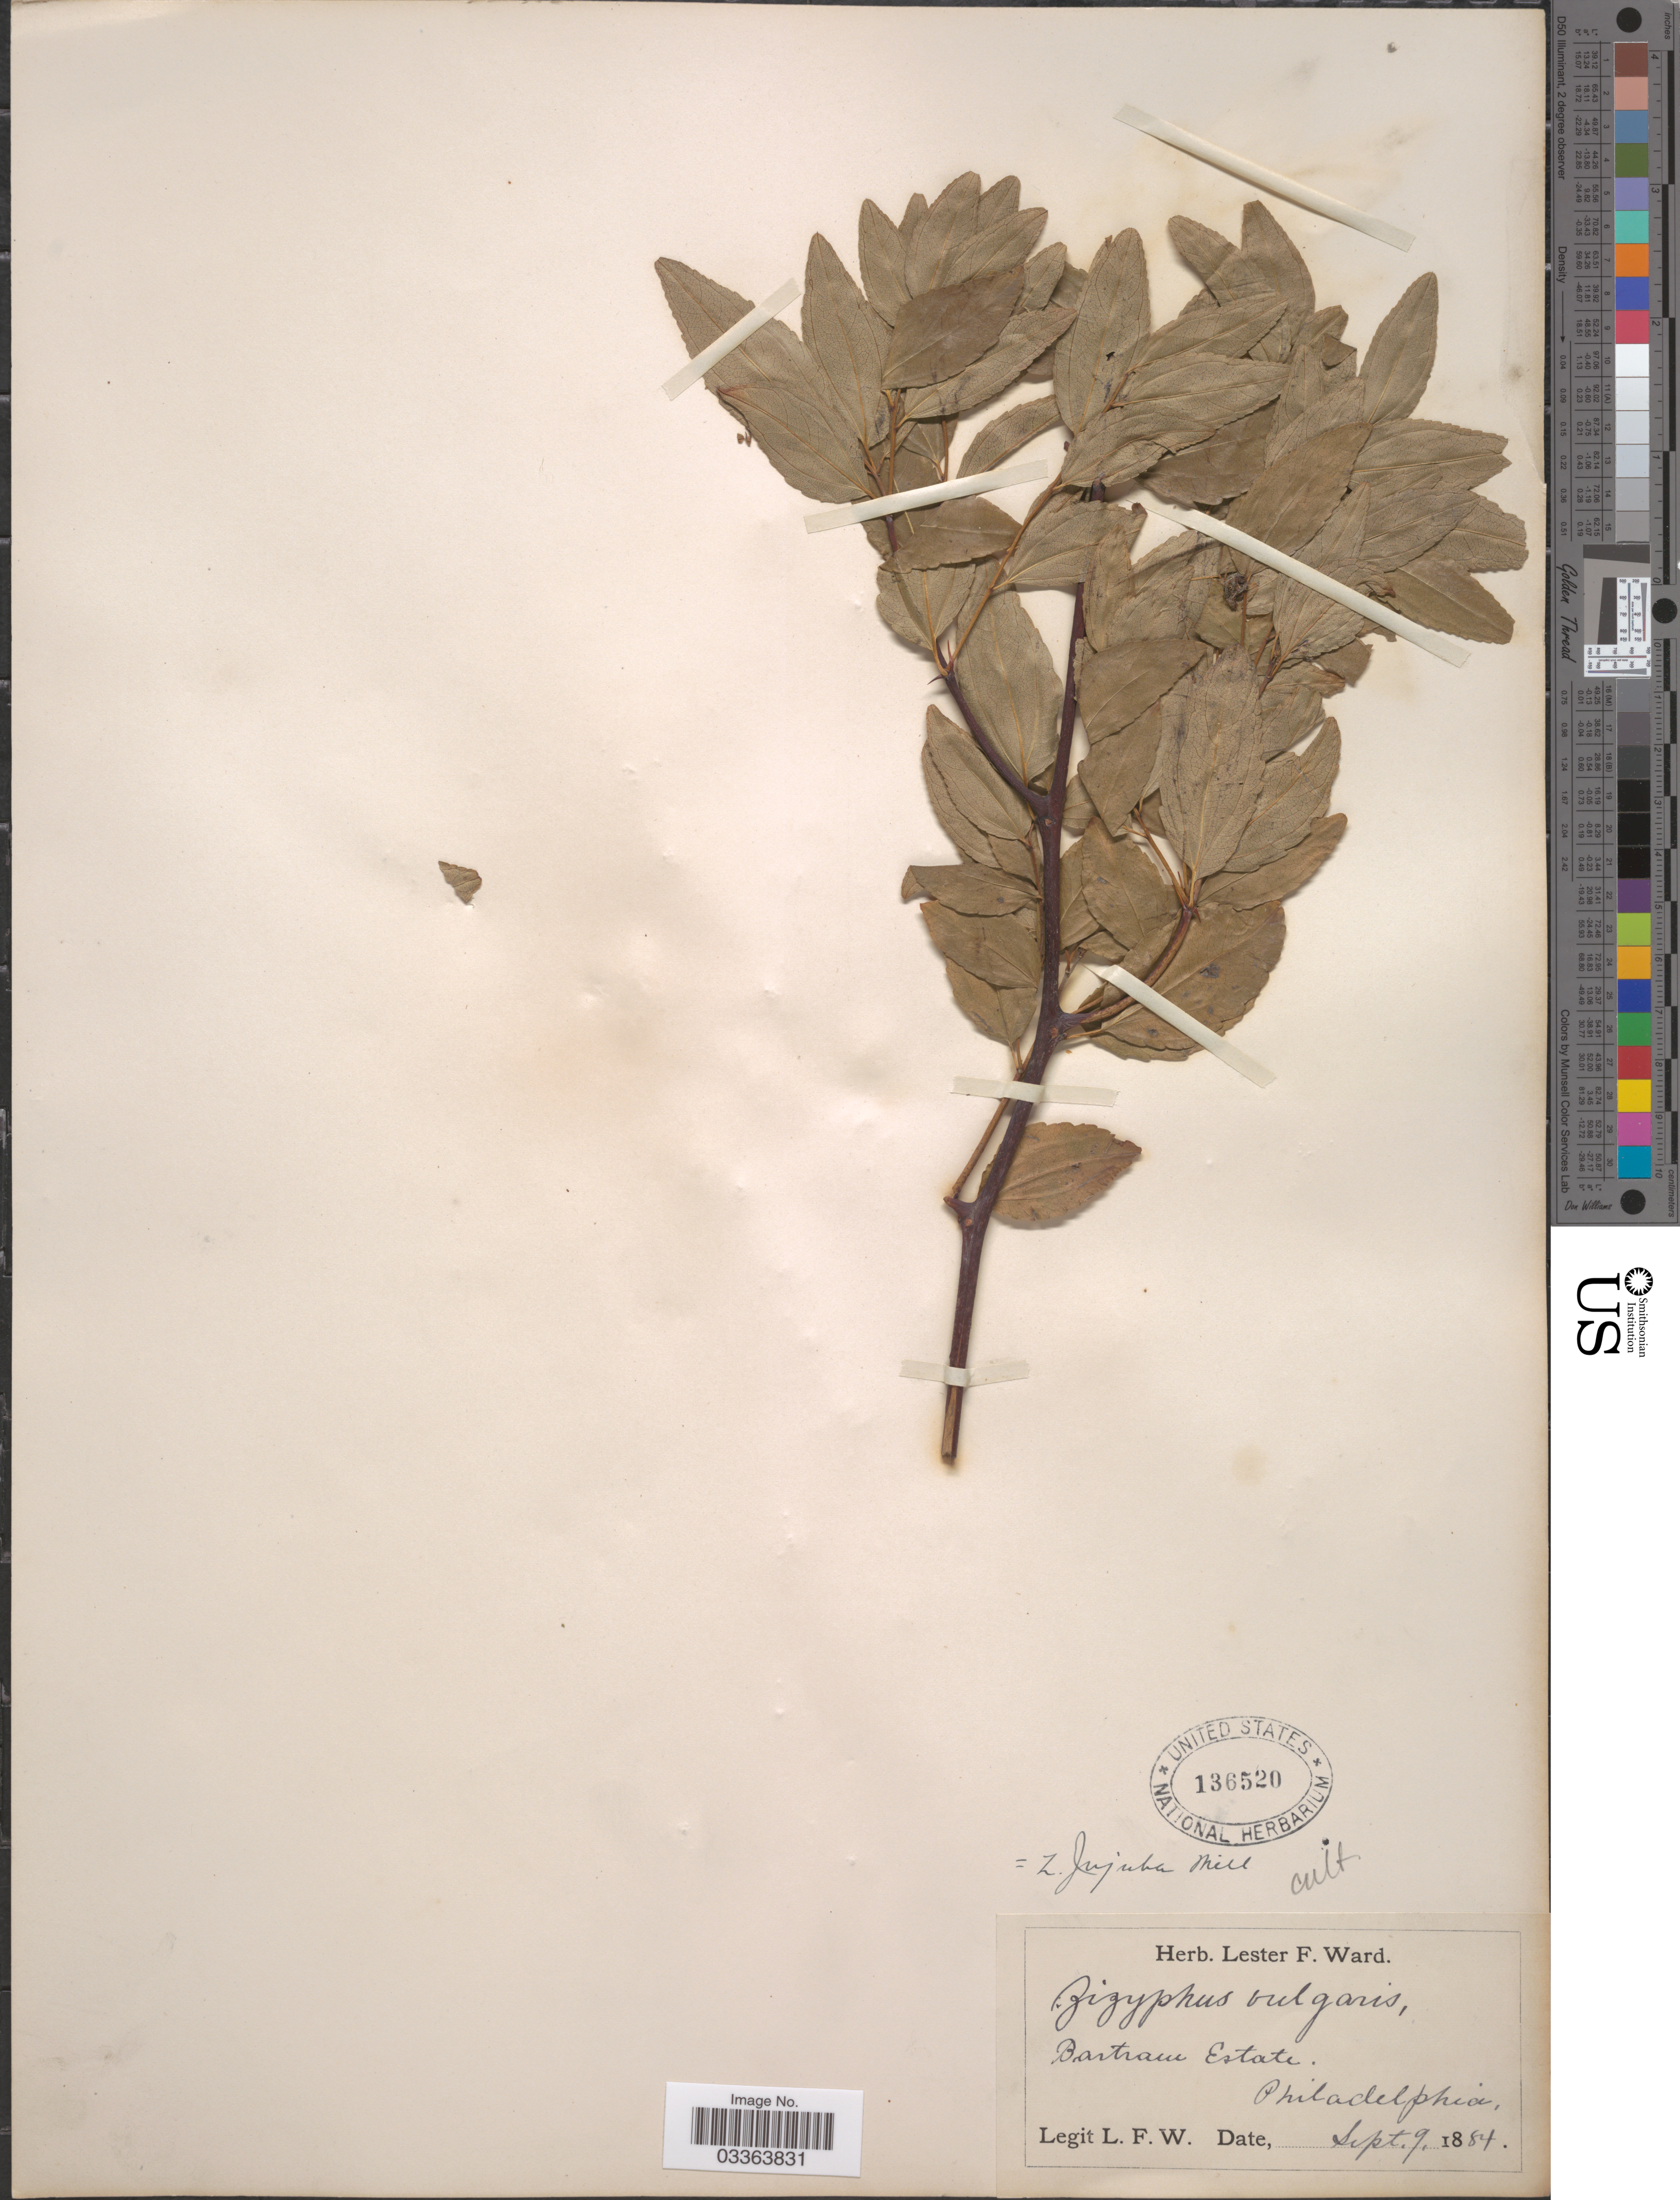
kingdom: Plantae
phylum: Tracheophyta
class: Magnoliopsida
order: Rosales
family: Rhamnaceae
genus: Ziziphus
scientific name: Ziziphus jujuba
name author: Mill.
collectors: L. F. Ward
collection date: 1884-09-09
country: United States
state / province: Pennsylvania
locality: Bartram Estate. Philadelphia.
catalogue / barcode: US 136520